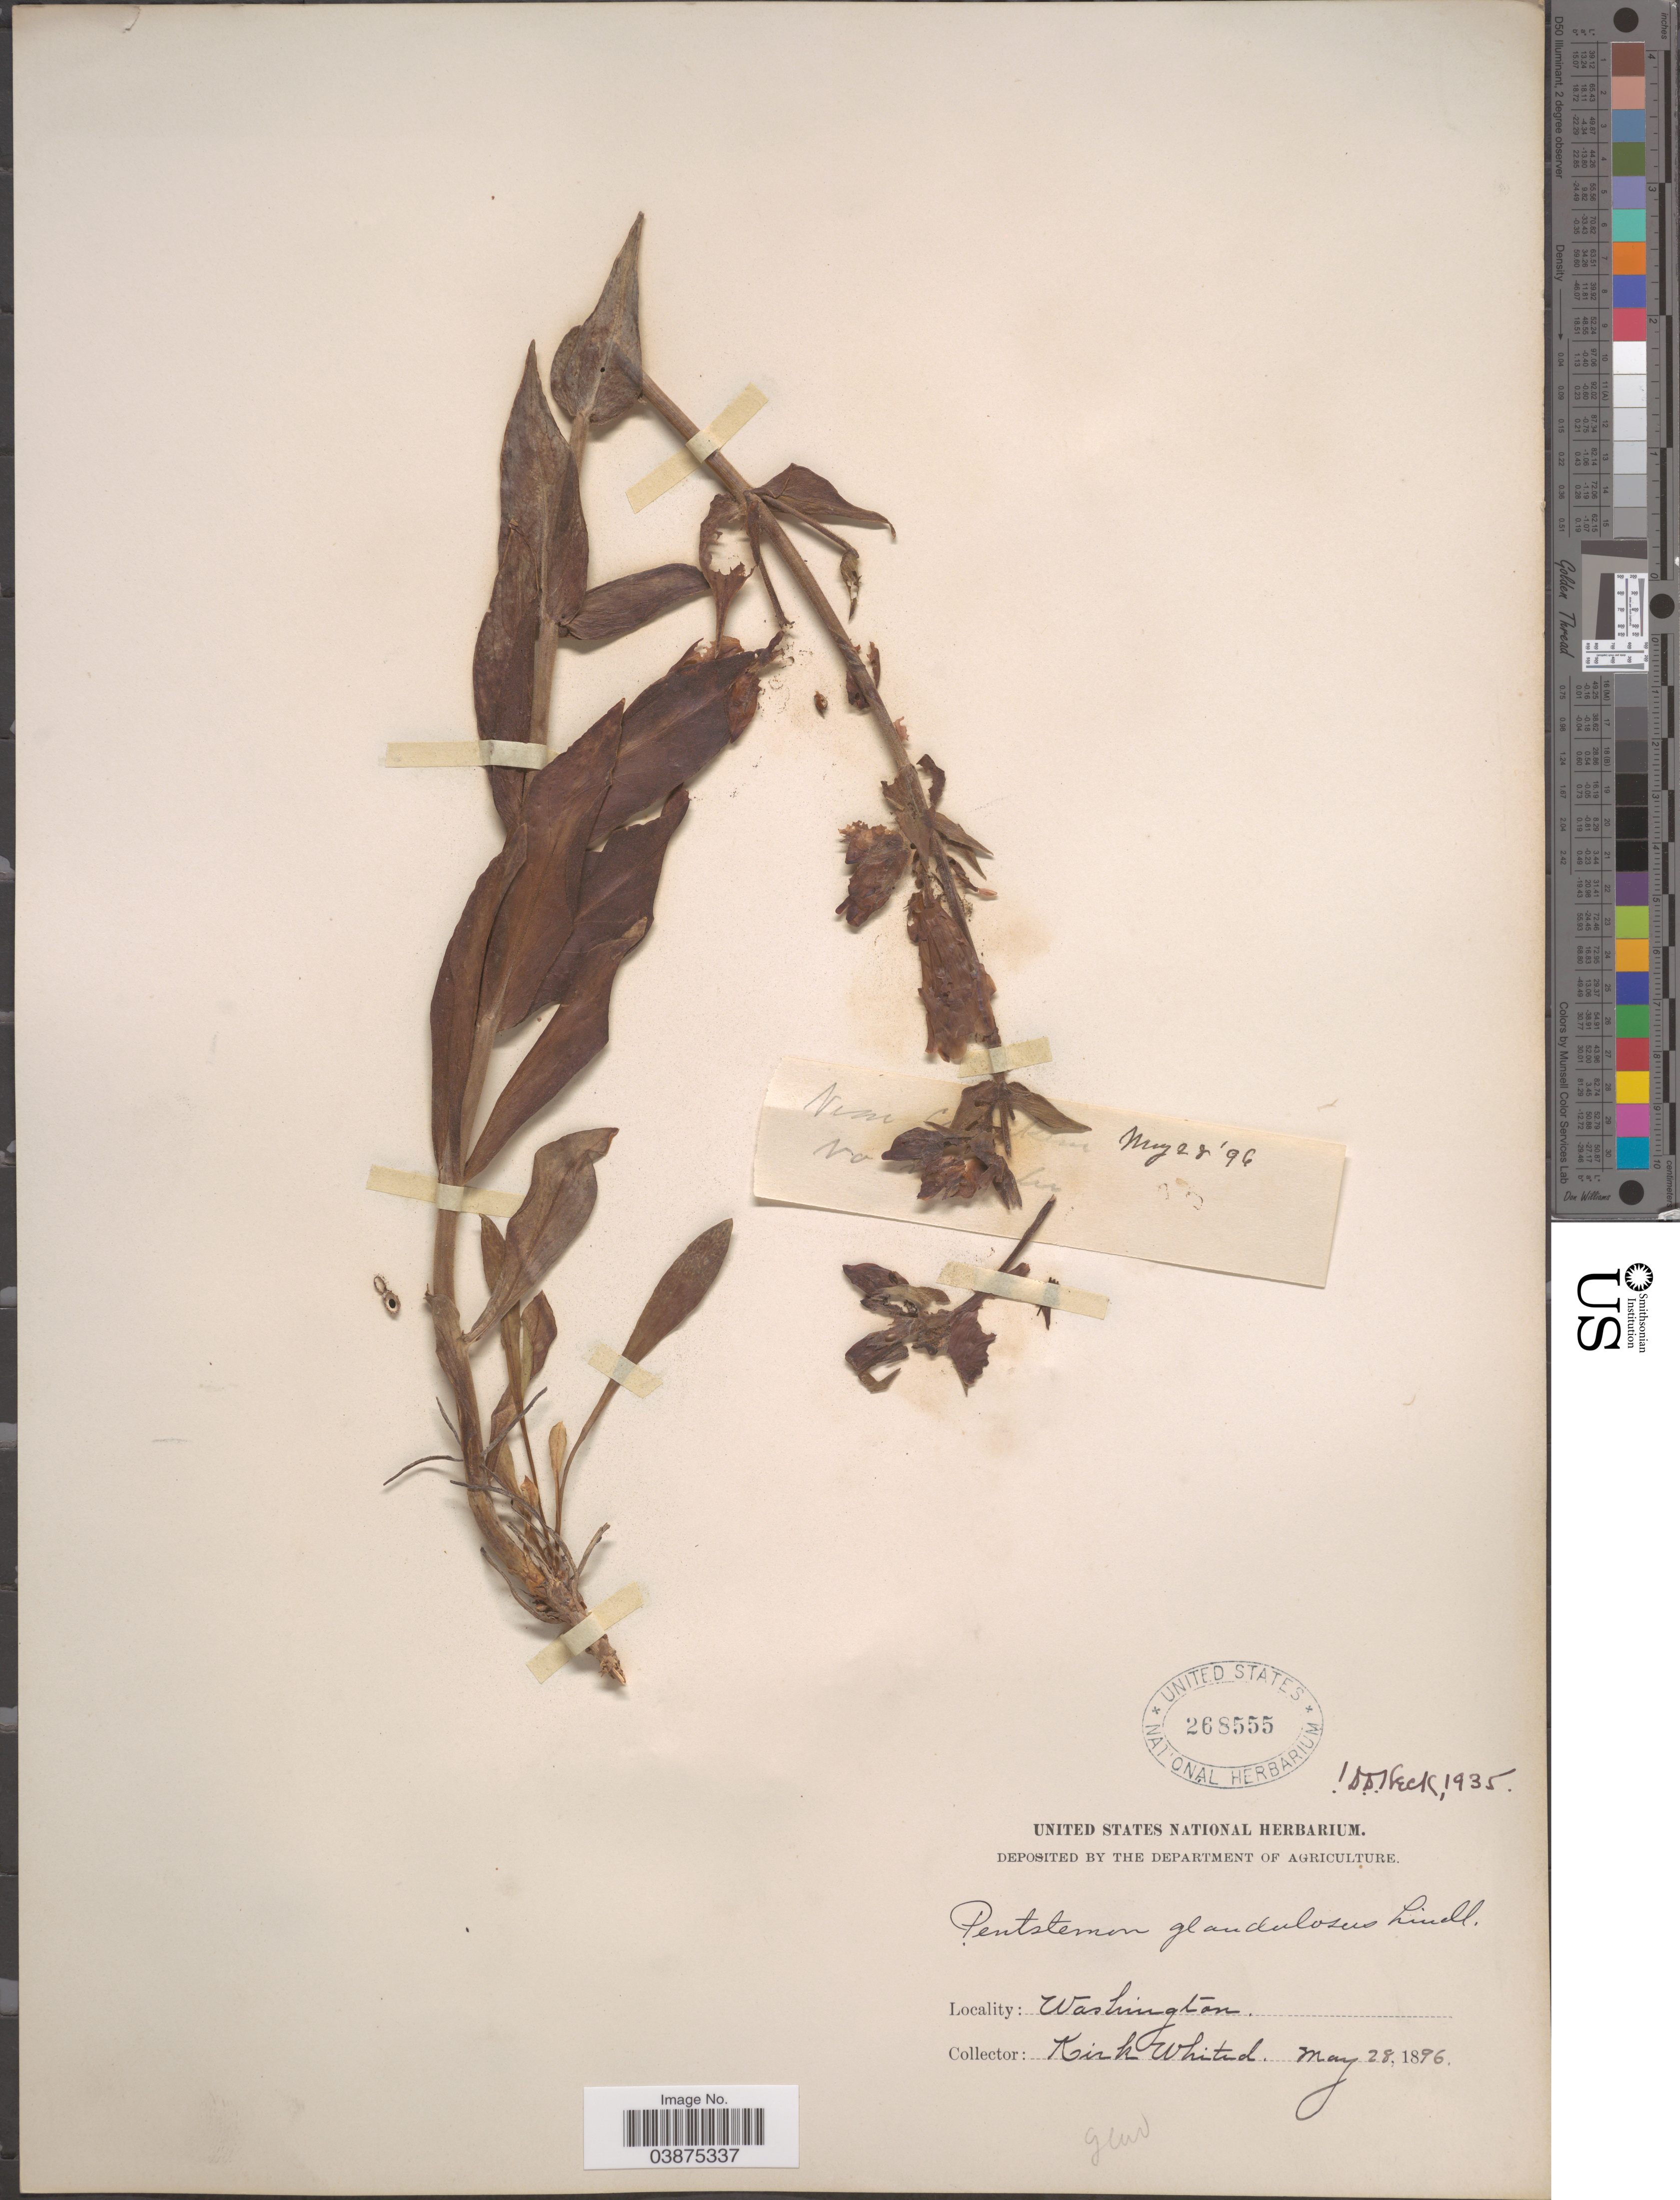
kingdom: Plantae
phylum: Tracheophyta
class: Magnoliopsida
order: Lamiales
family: Plantaginaceae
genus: Penstemon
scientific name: Penstemon glandulosus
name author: Douglas ex Lindl.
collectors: K. Whited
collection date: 1896-05-28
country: United States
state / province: Washington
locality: Near [illegible text] NO [illegible text].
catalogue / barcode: US 268555